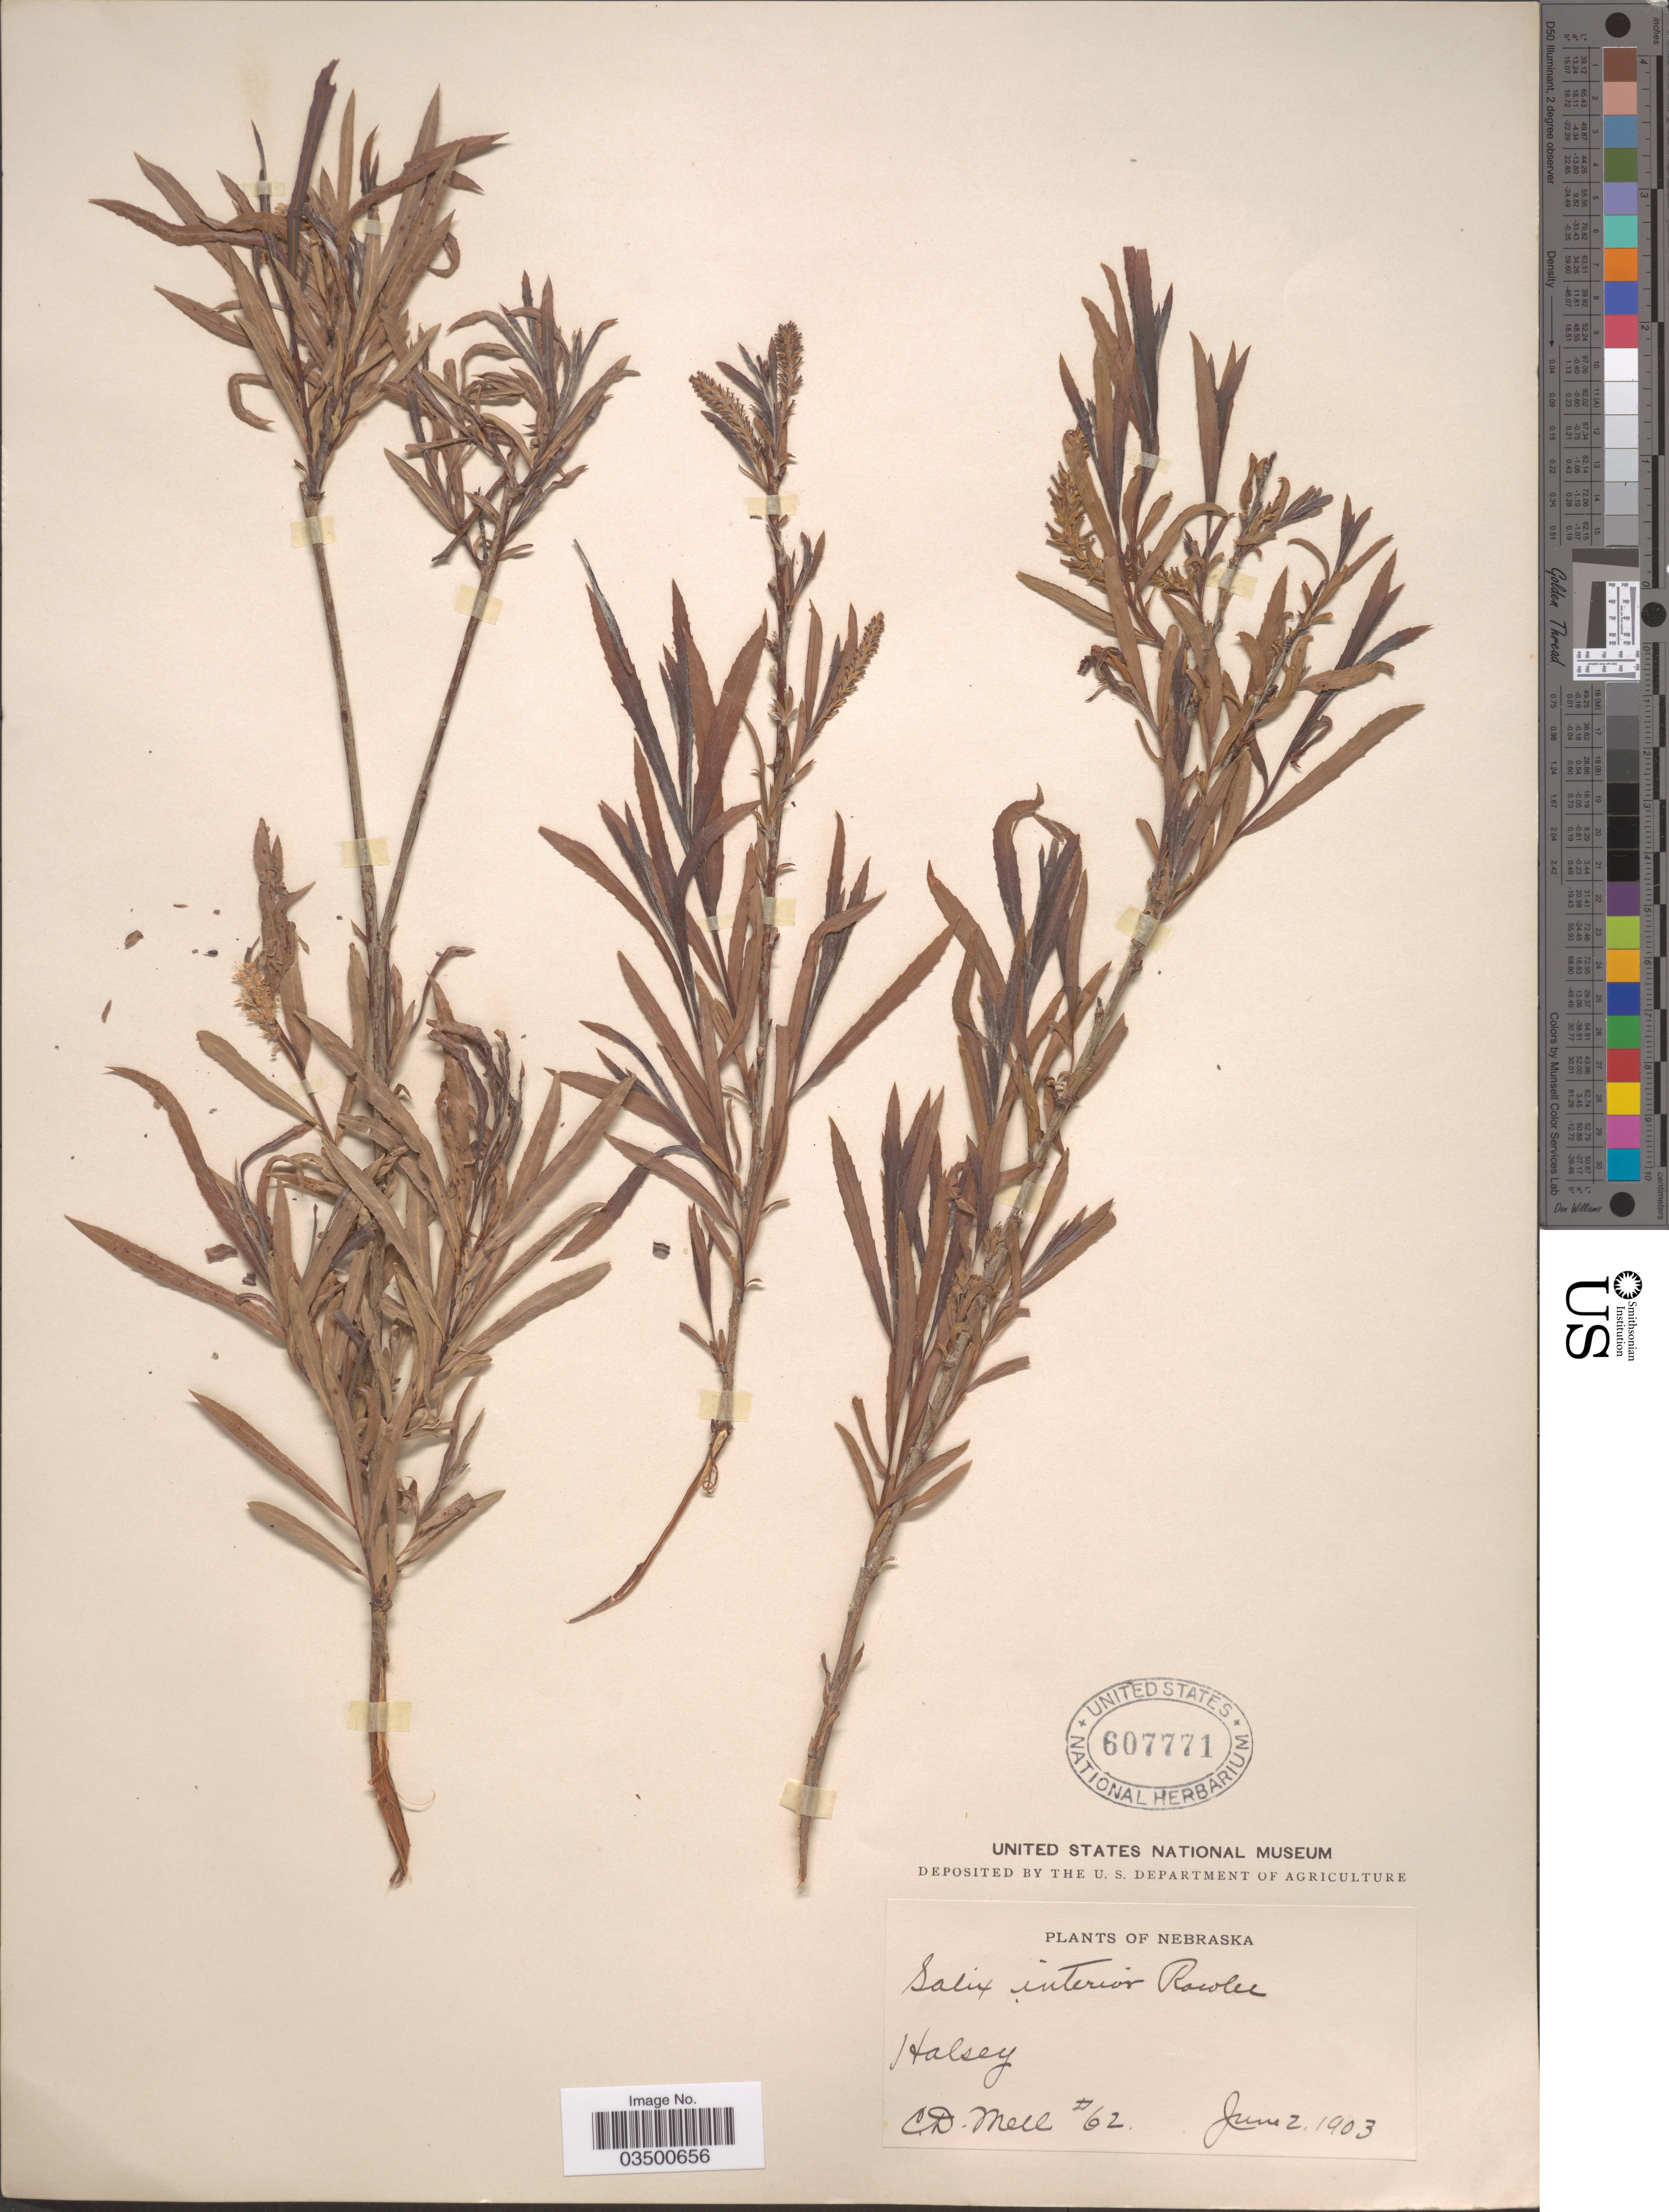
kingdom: Plantae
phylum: Tracheophyta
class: Magnoliopsida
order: Malpighiales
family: Salicaceae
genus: Salix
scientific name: Salix interior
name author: Rowlee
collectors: C. D. Mell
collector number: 62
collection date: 1903-06-02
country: United States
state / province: Nebraska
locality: Halsey.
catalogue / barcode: US 607771